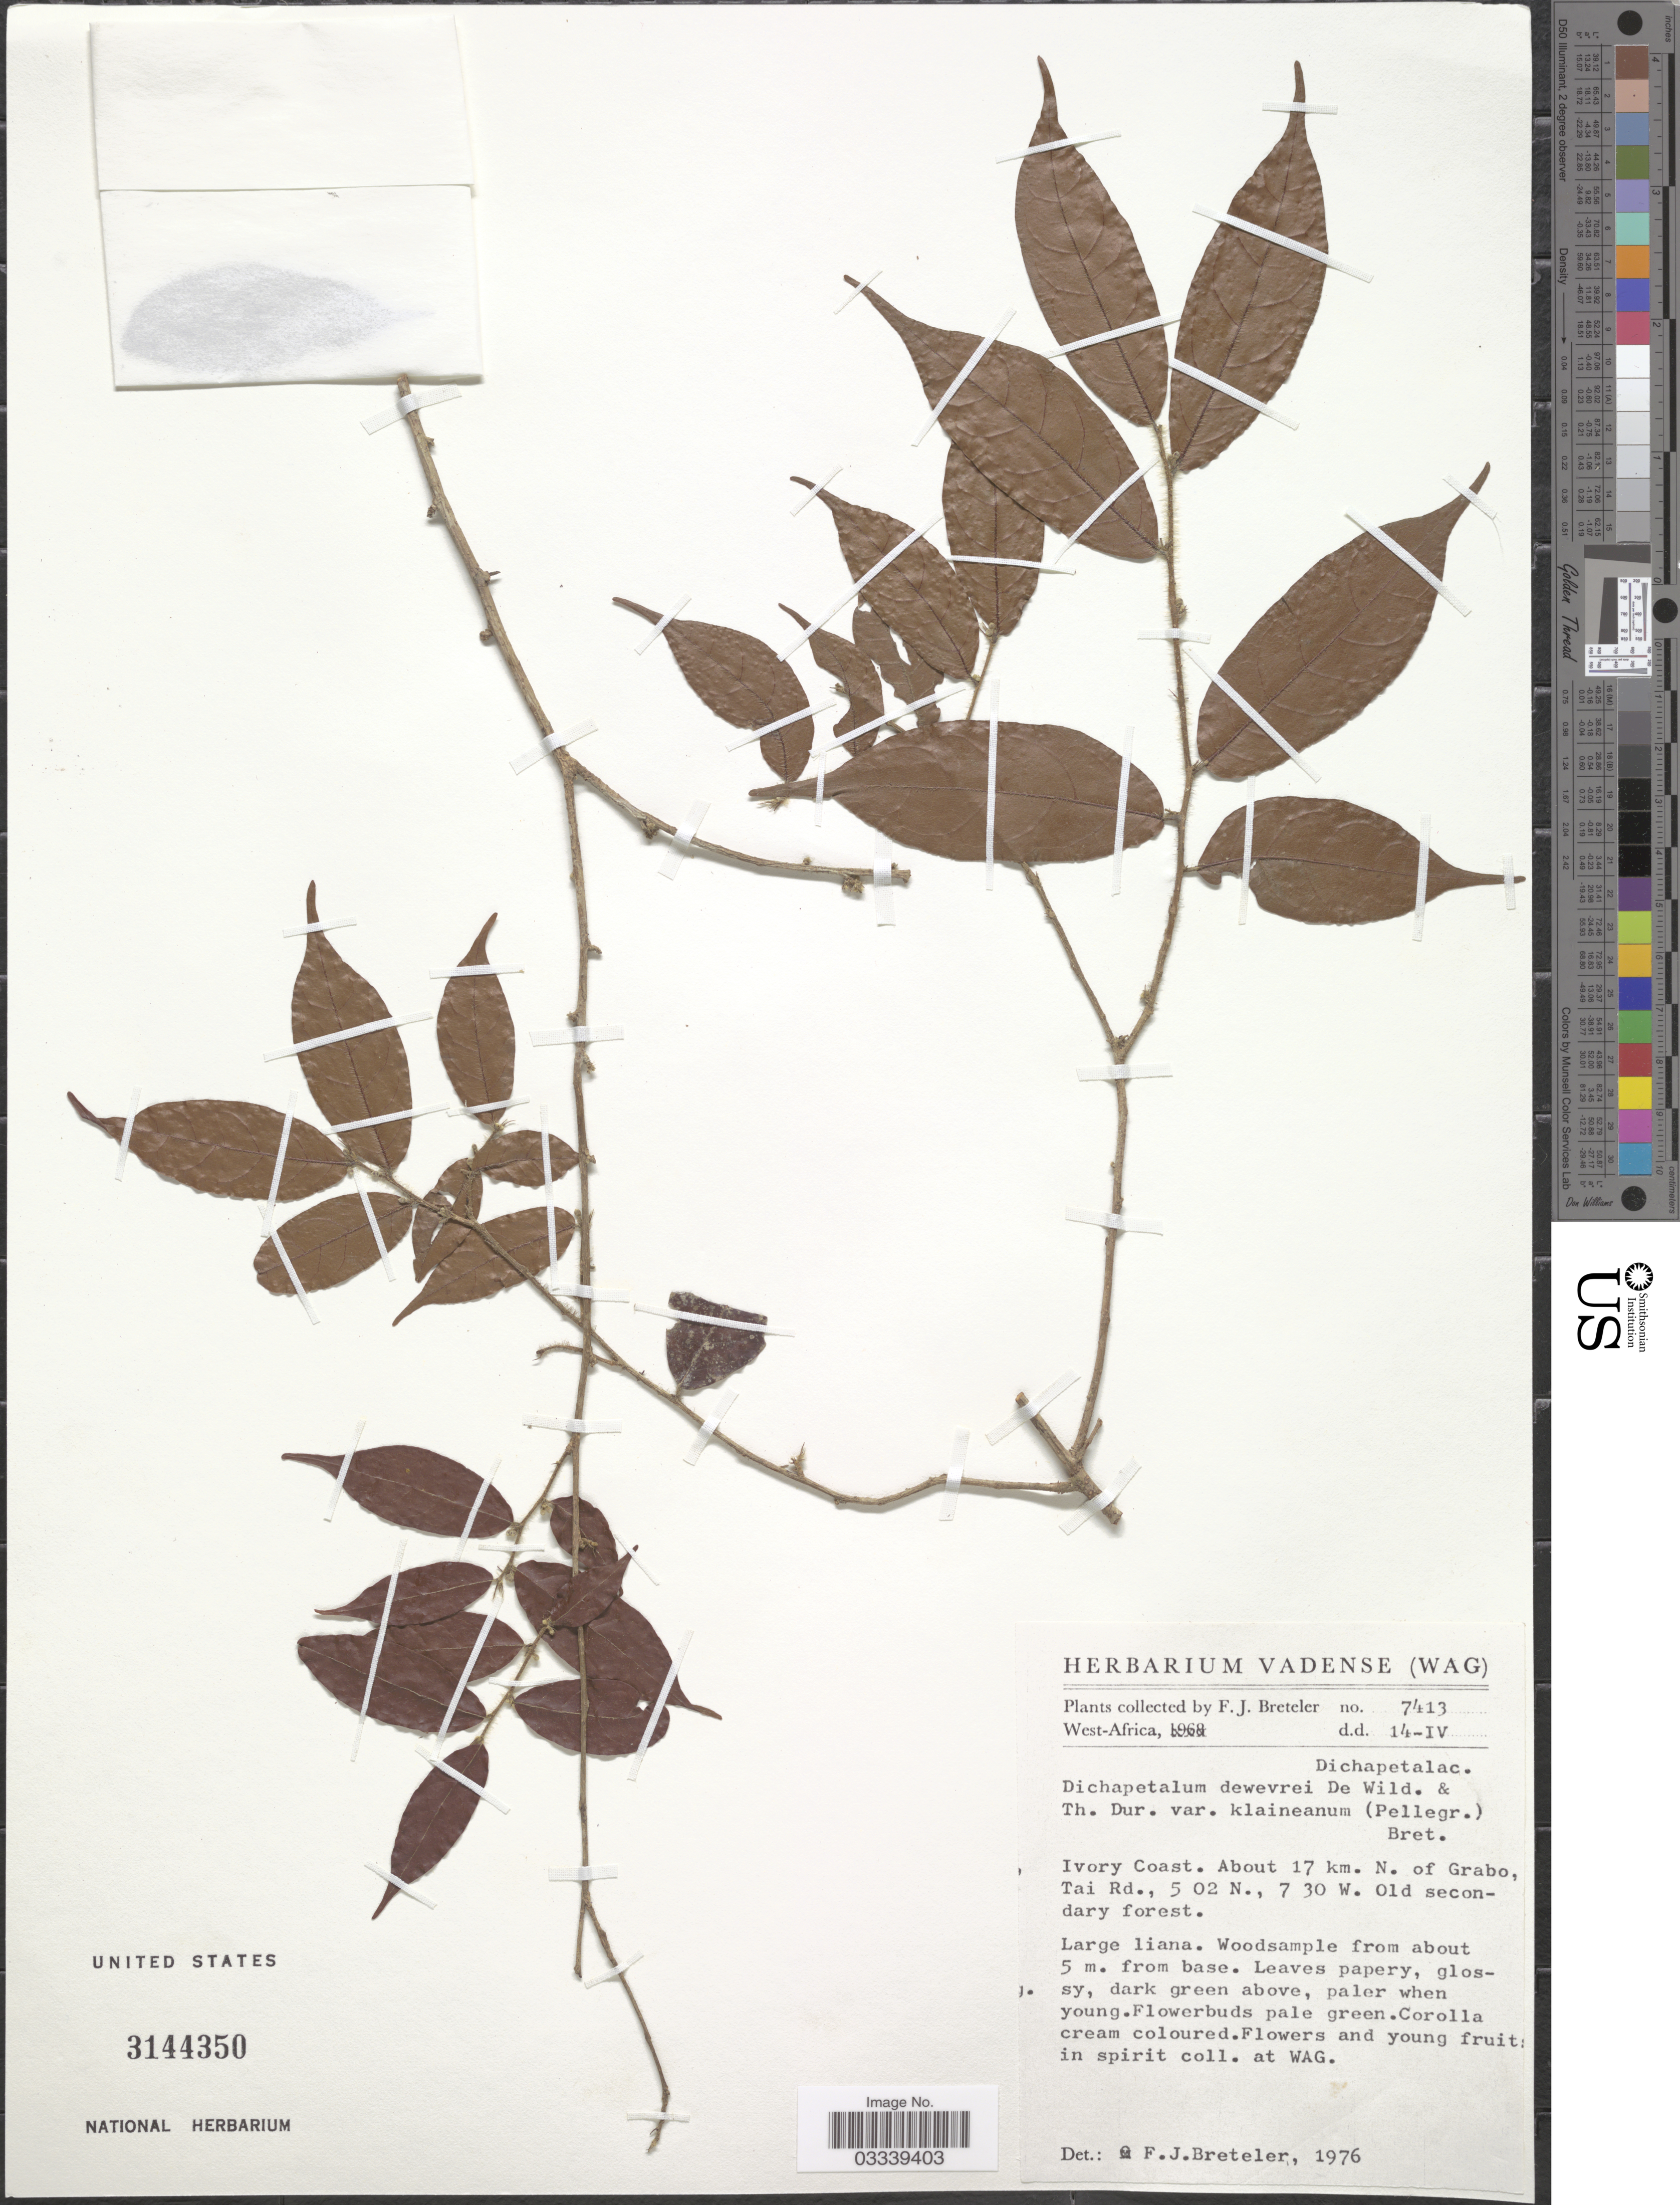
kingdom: Plantae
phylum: Tracheophyta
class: Magnoliopsida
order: Malpighiales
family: Dichapetalaceae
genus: Dichapetalum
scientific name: Dichapetalum dewevrei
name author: De Wild. & Durand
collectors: F. J. Breteler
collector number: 7413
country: Ivory Coast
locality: West-Africa, About 17 km. N. of Grabo, Tai Rd.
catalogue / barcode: US 3144350